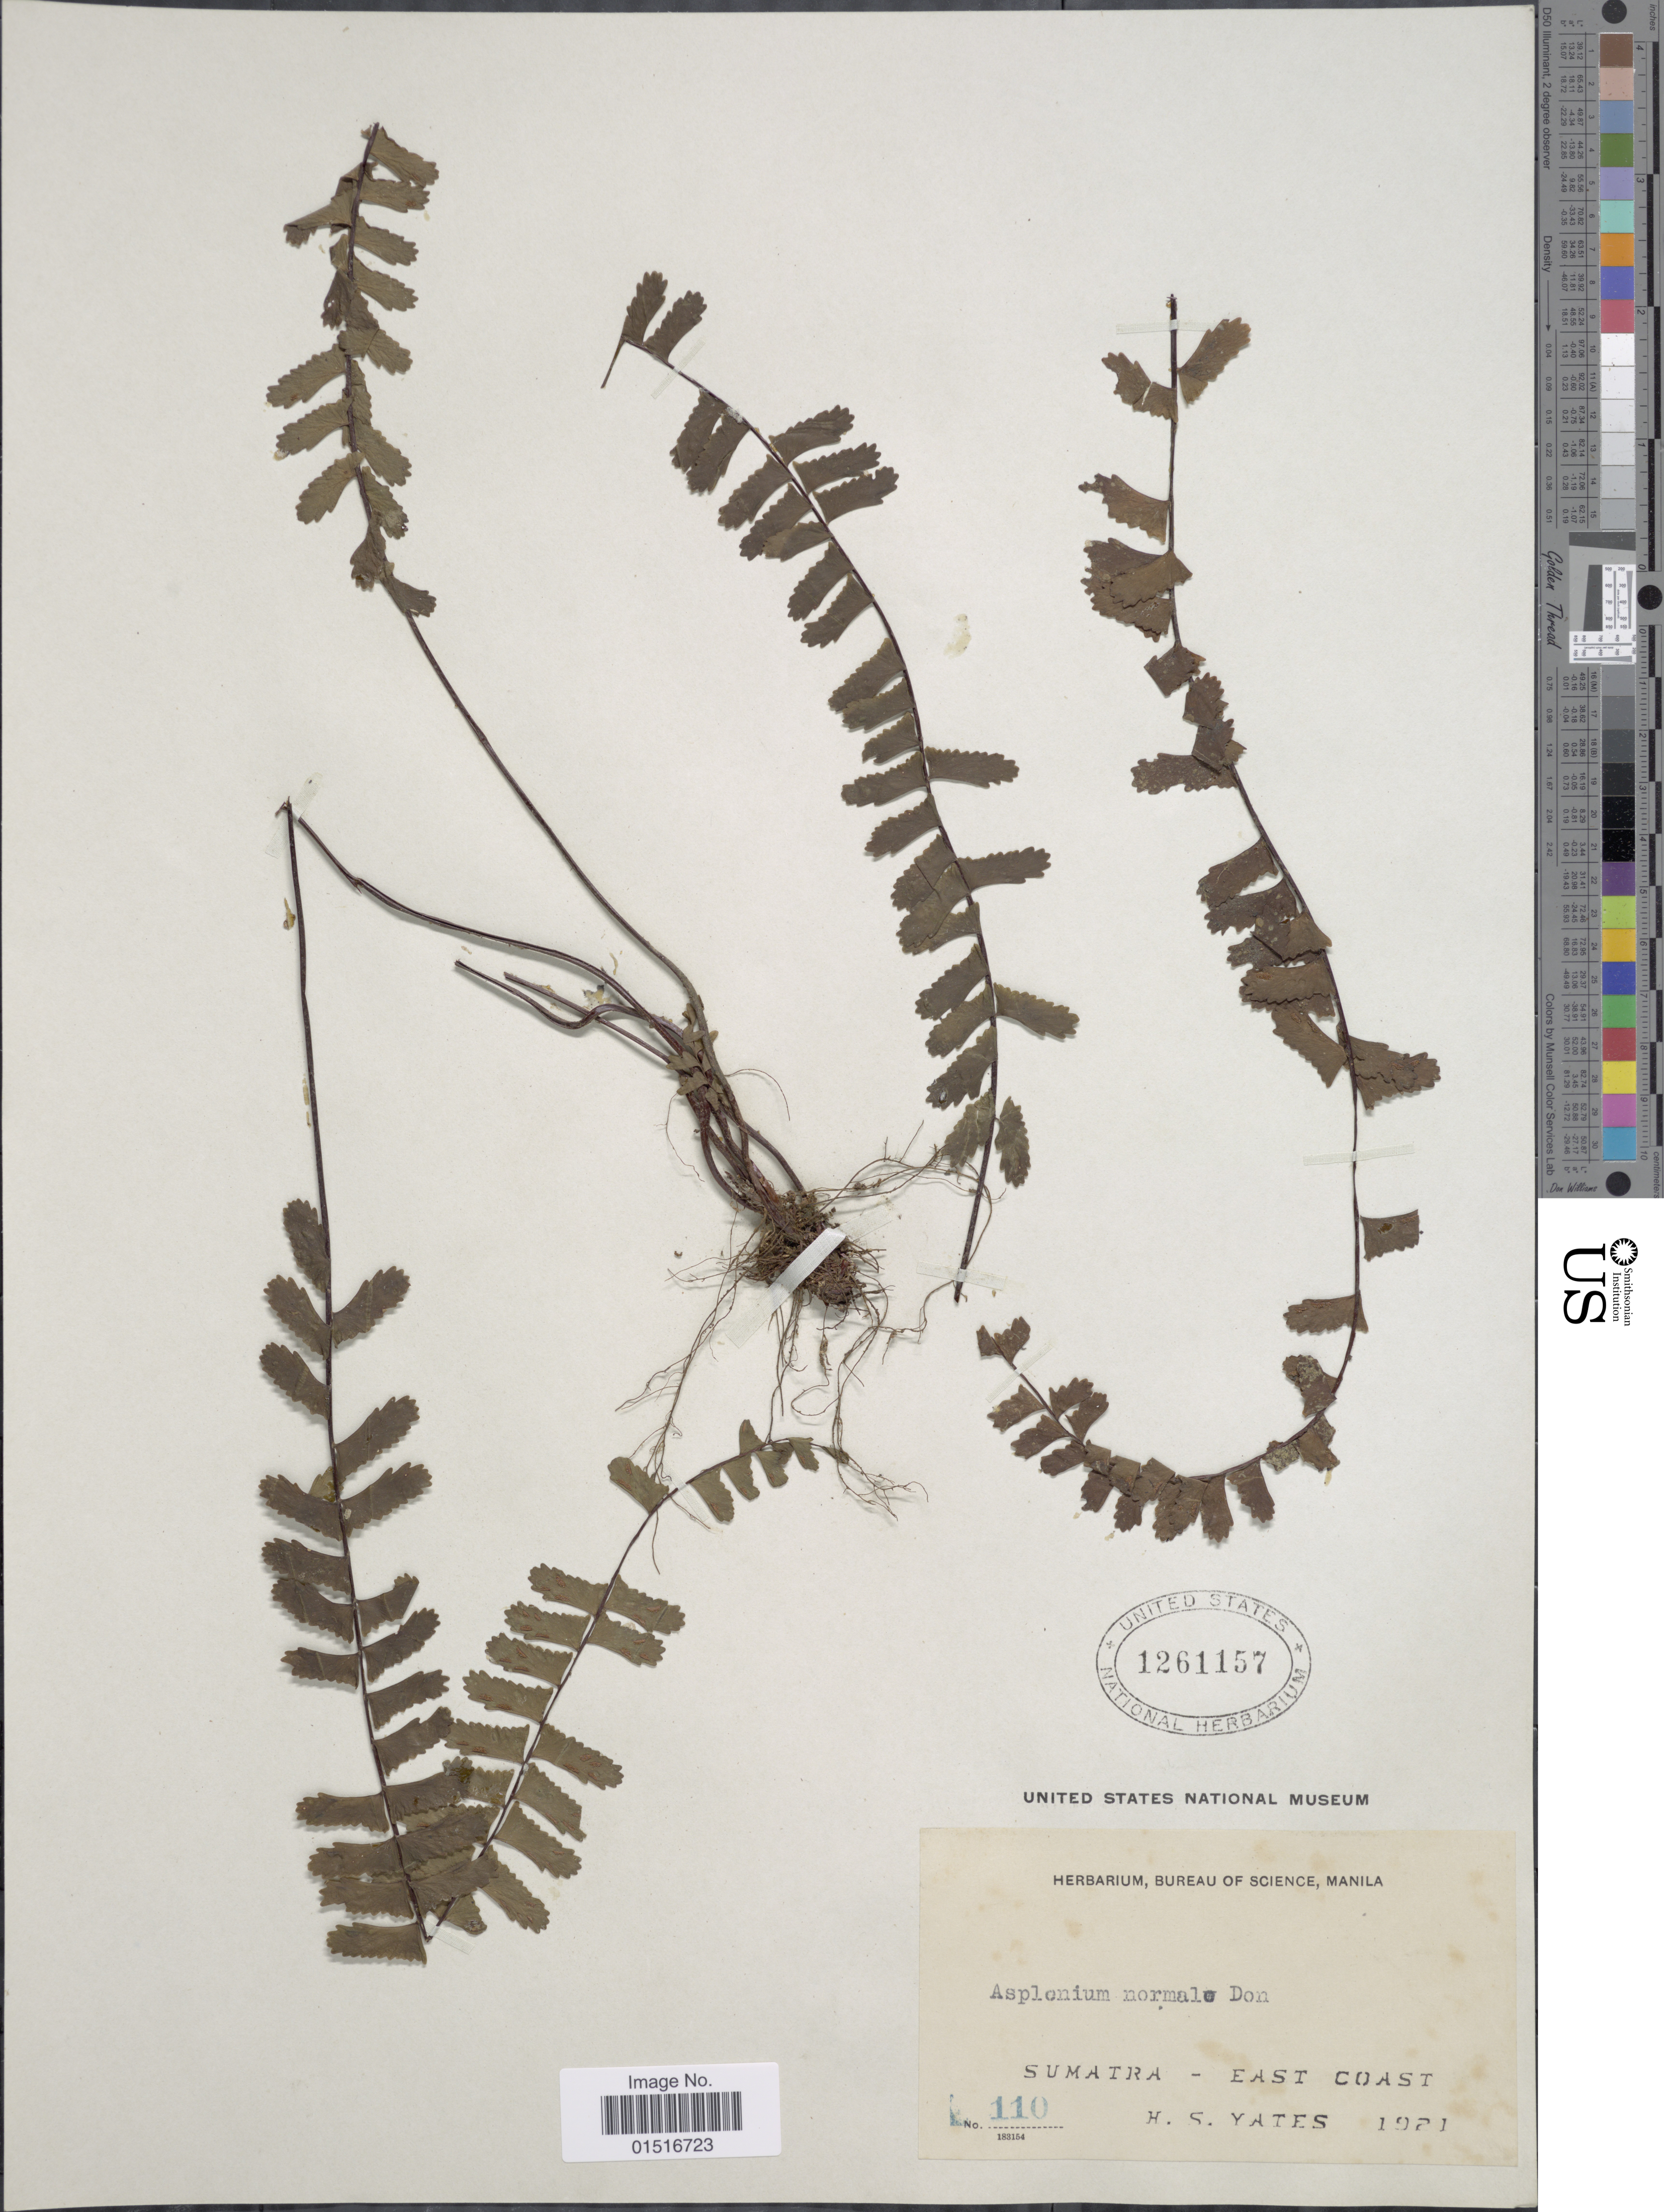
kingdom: Plantae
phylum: Tracheophyta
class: Polypodiopsida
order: Polypodiales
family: Aspleniaceae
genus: Asplenium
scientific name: Asplenium normale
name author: D. Don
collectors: H. S. Yates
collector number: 110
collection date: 1921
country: Indonesia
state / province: Sumatra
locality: East Coast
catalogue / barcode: US 1261157